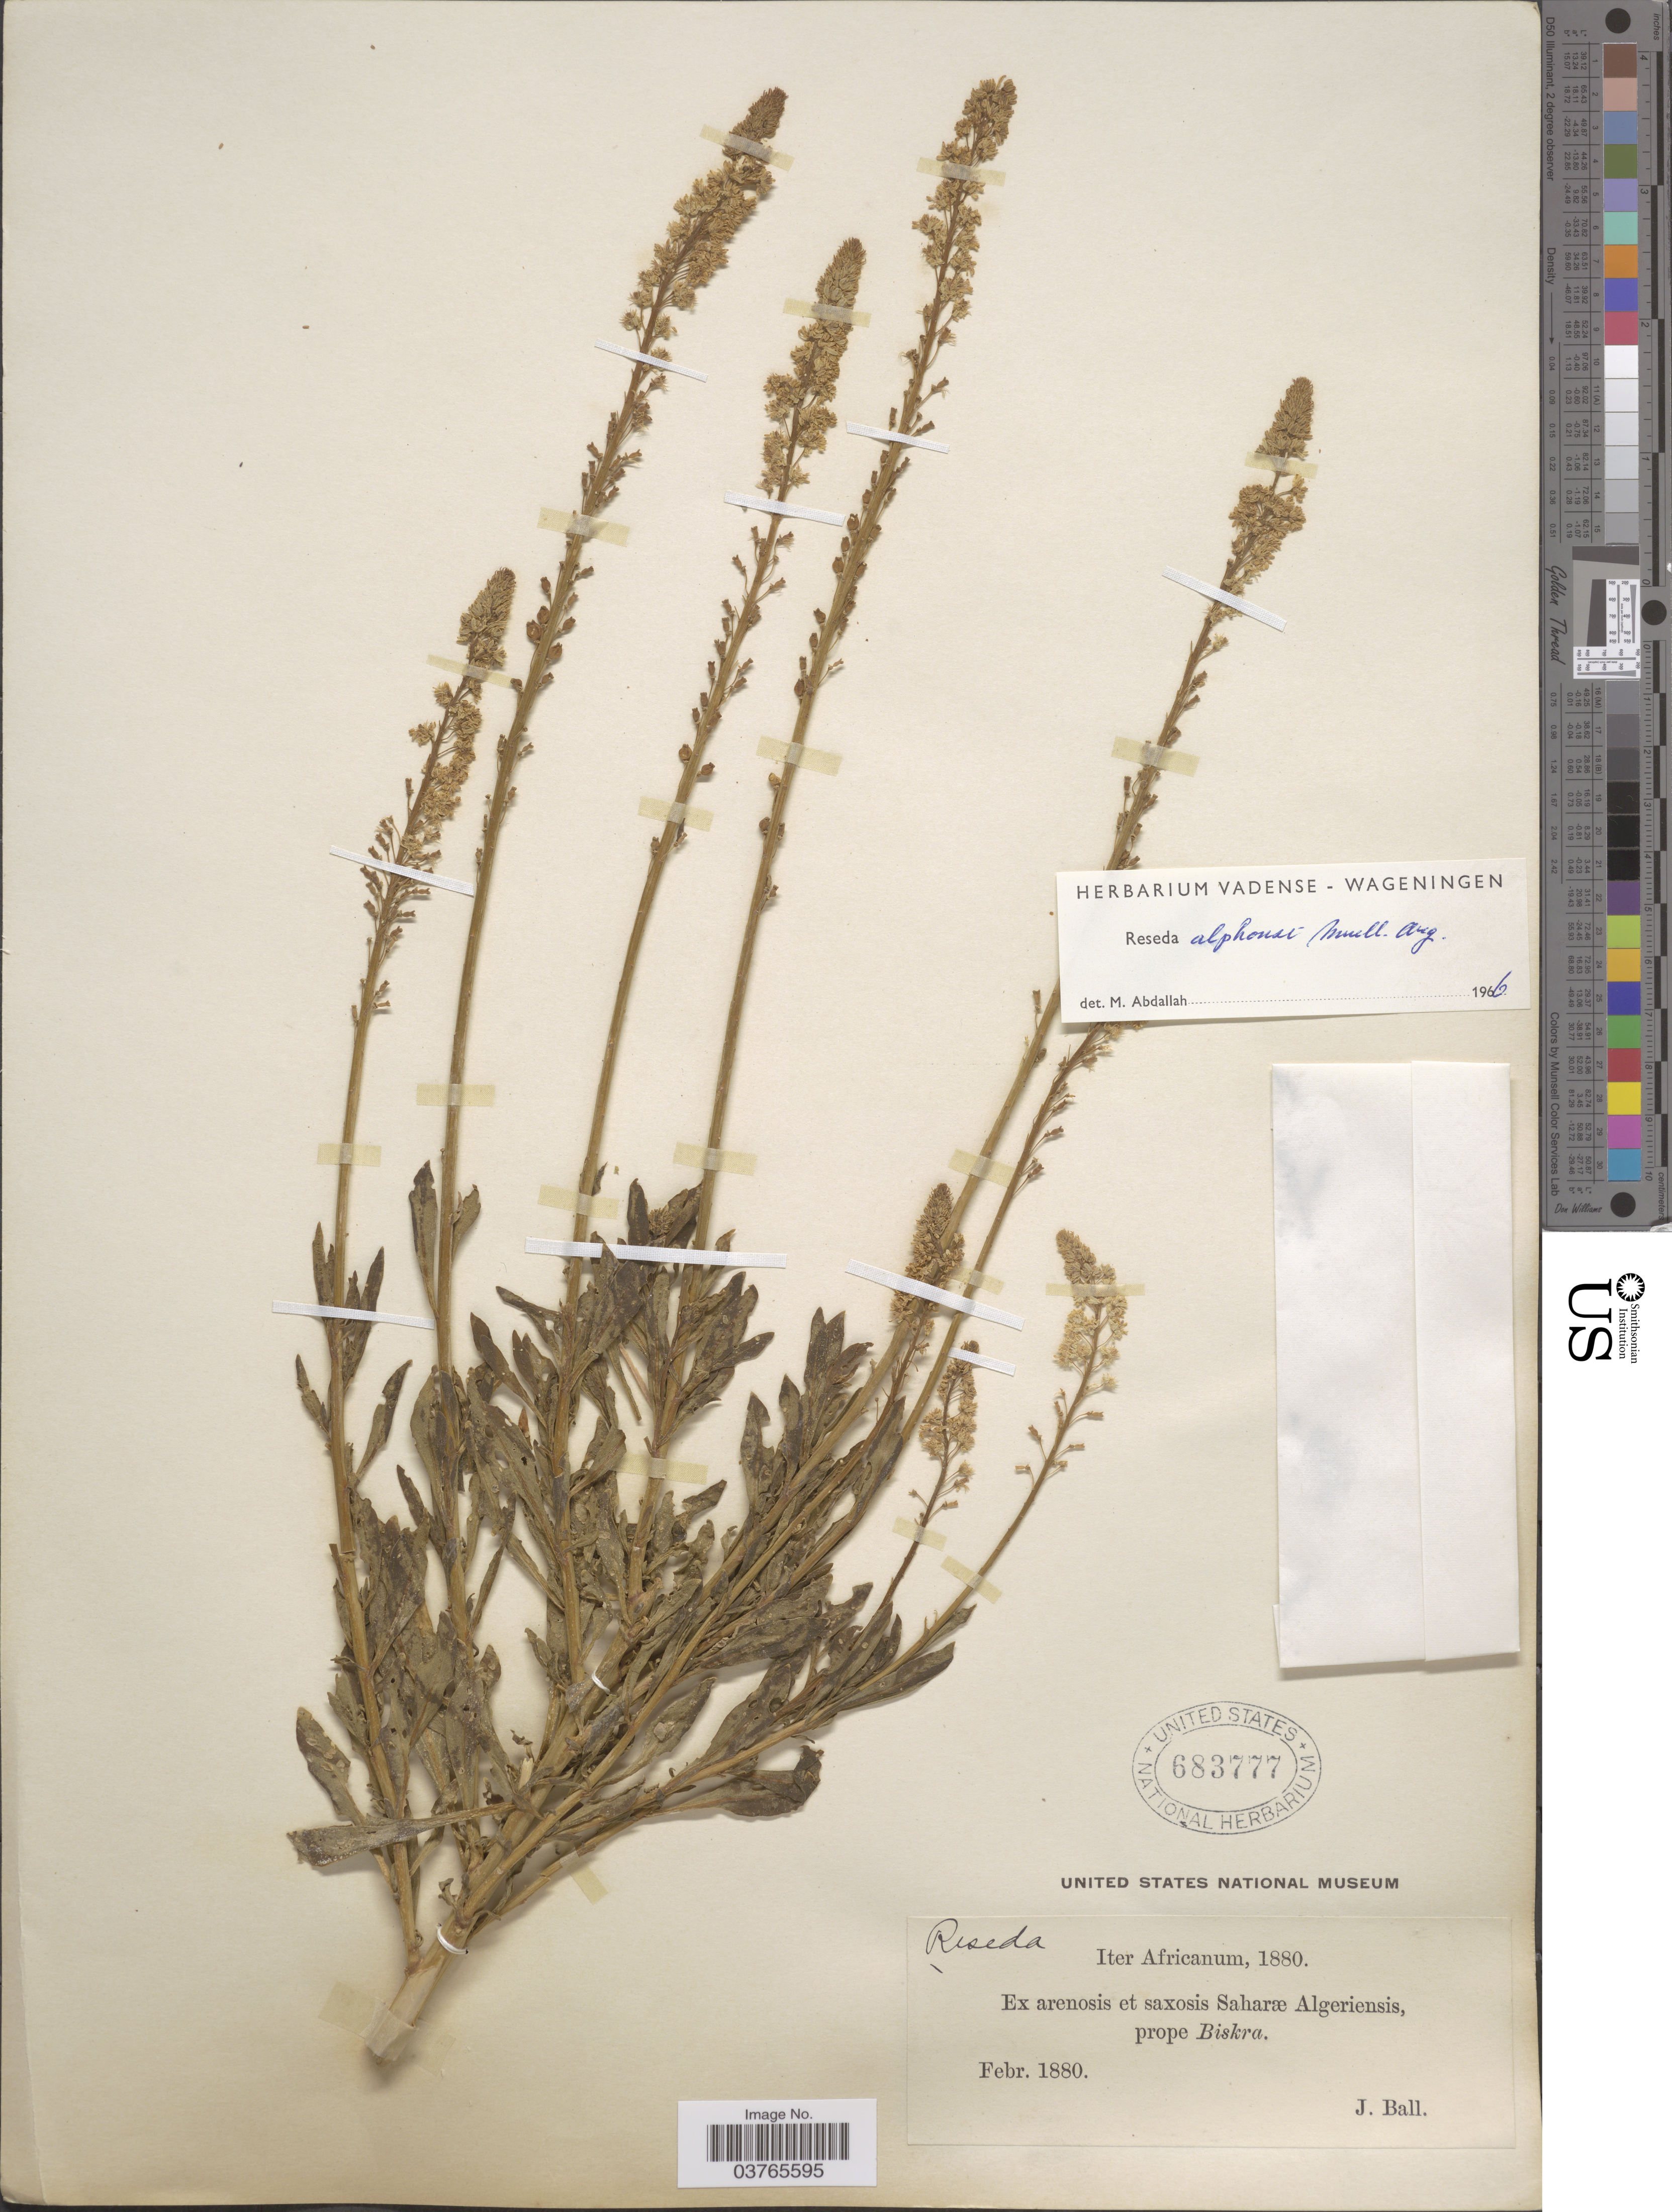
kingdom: Plantae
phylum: Tracheophyta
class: Magnoliopsida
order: Brassicales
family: Resedaceae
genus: Reseda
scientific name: Reseda alphonsii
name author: Müll. Arg.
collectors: J. Ball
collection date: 1880-02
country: Algeria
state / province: Biskra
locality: Iter Africanum. Ex arenosis et saxosis Saharæ Algeriensis, prope Biskra.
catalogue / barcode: US 683777